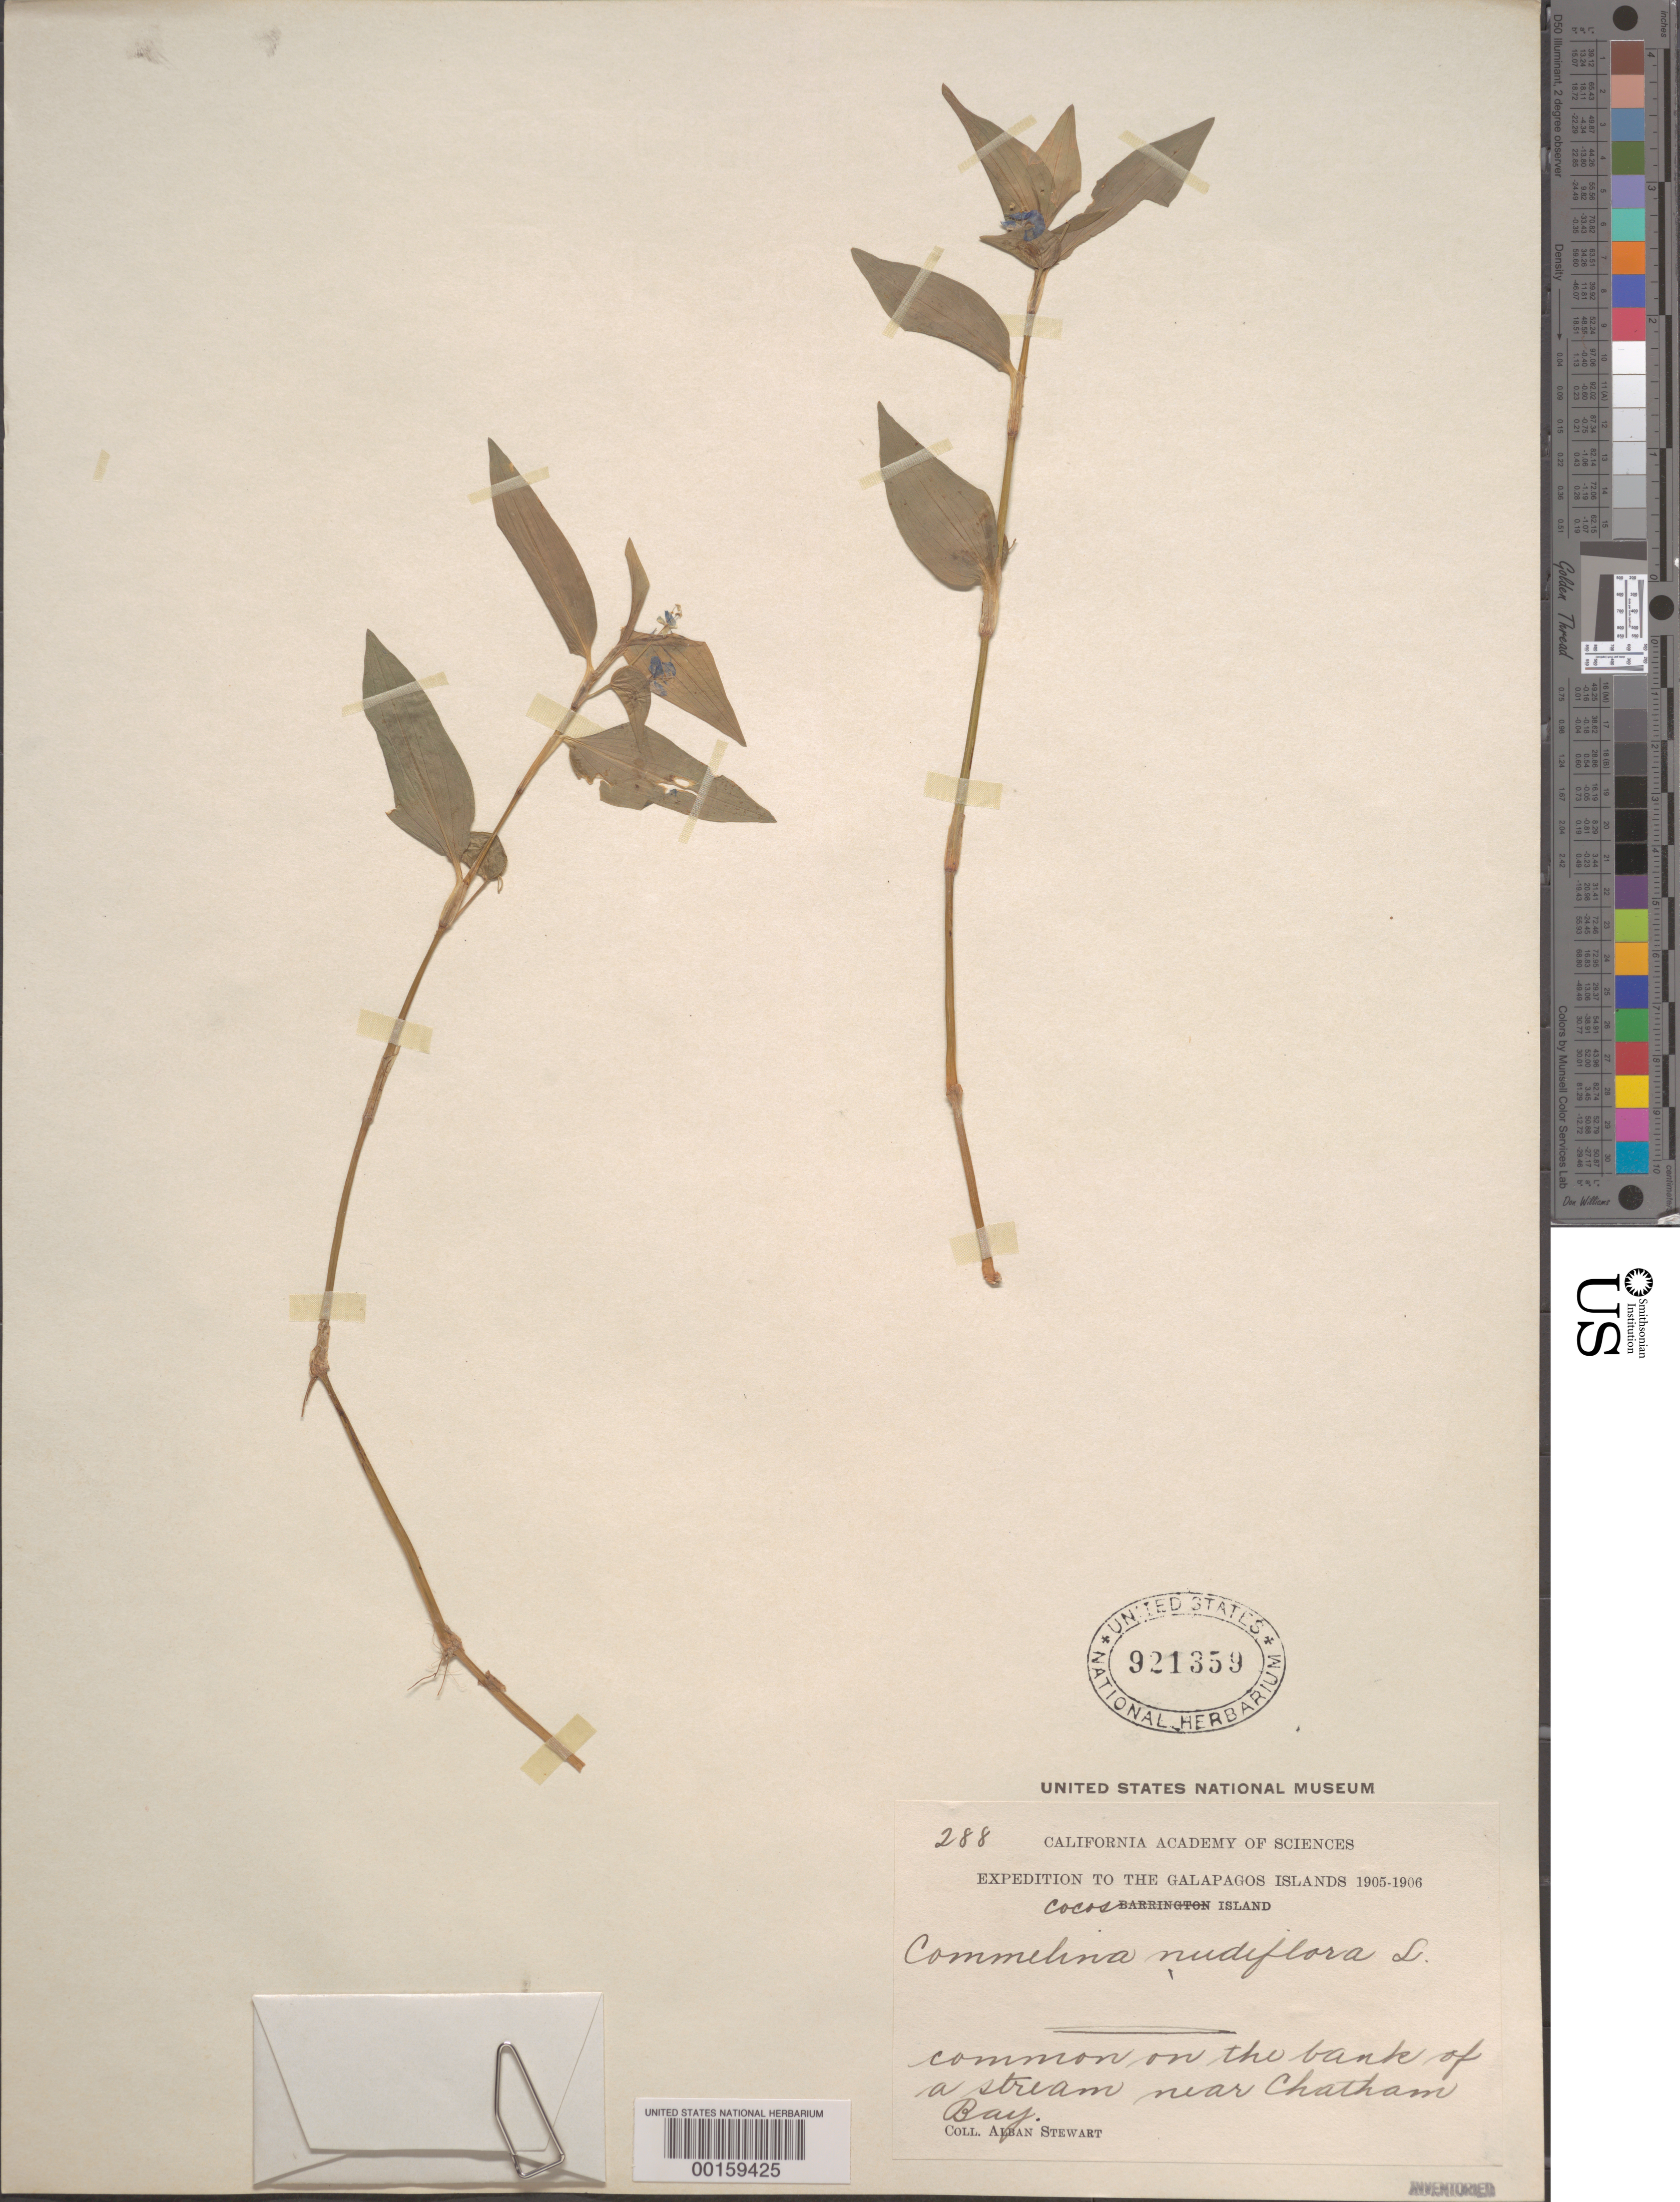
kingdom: Plantae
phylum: Tracheophyta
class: Liliopsida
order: Commelinales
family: Commelinaceae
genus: Commelina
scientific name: Commelina diffusa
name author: Burm. f.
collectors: A. Stewart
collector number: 288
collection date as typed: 1905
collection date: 1905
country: Costa Rica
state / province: Puntarenas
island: Cocos Island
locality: Chatham Bay. [locality originally placed under the Galapagos Islands.]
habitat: Stream banks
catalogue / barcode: US 921359